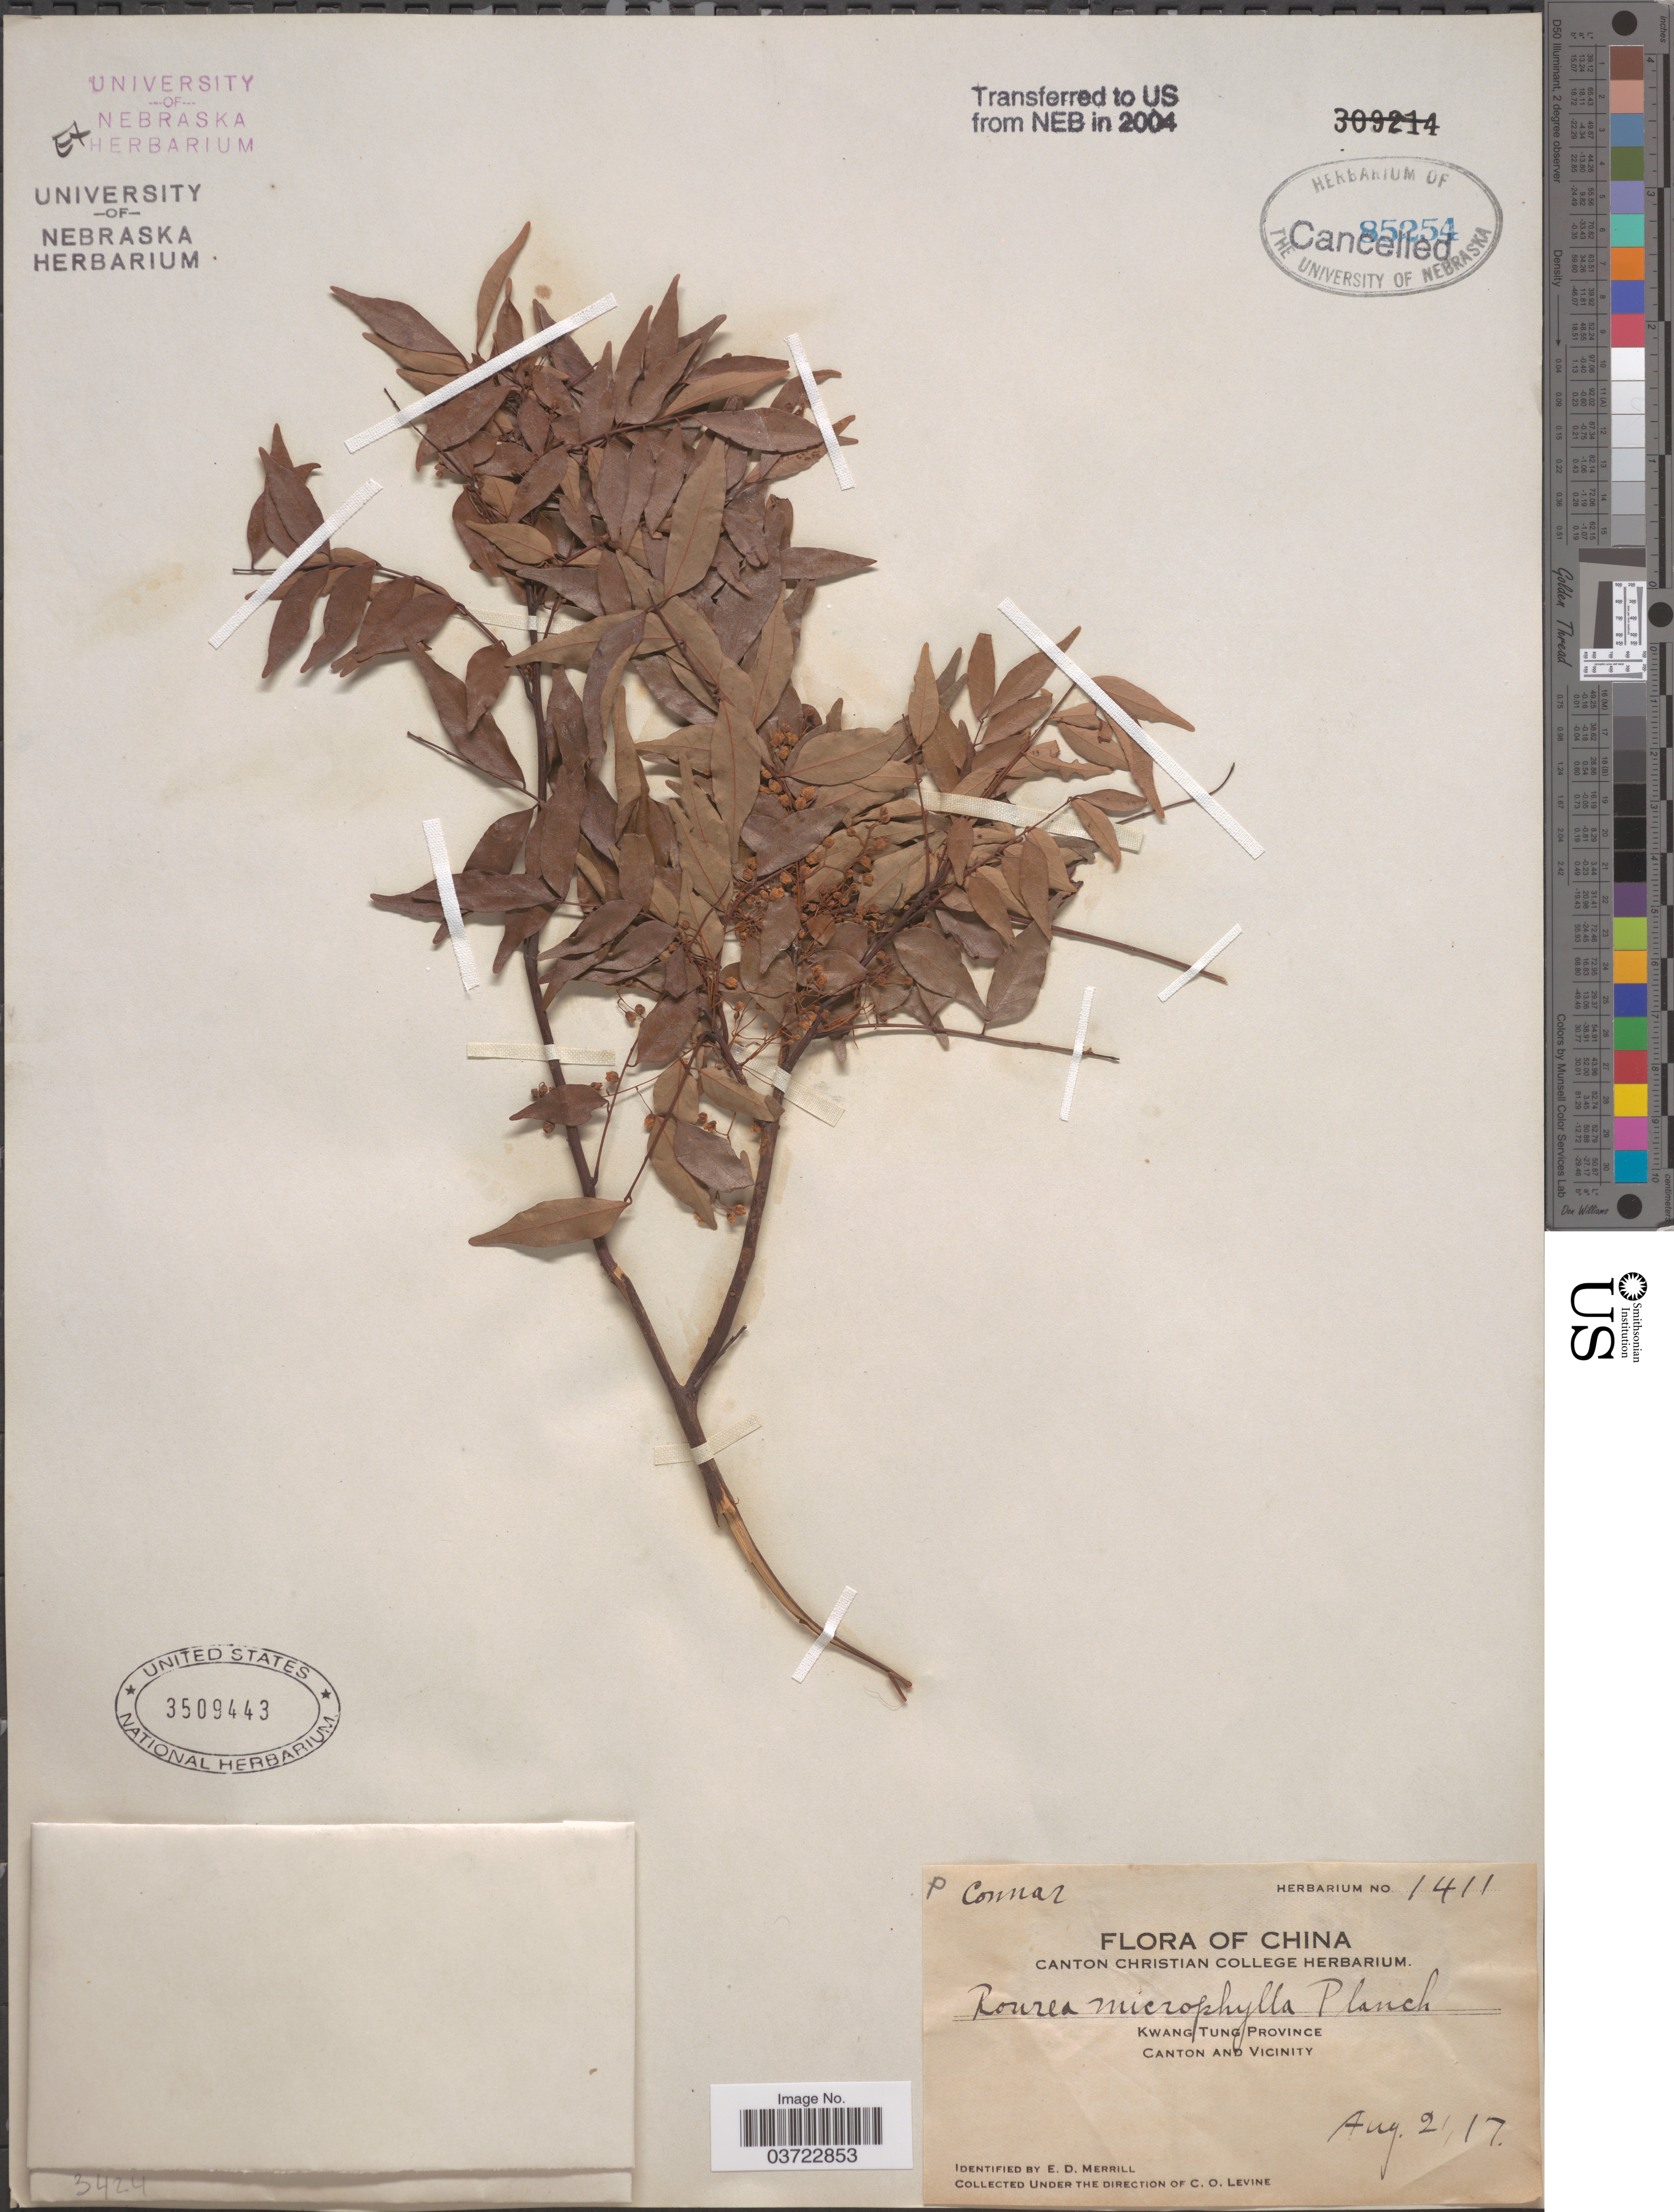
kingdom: Plantae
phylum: Tracheophyta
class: Magnoliopsida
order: Oxalidales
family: Connaraceae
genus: Rourea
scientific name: Rourea microphylla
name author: (Hook. & Arn.) Planch.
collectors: C. O. Levine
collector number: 1411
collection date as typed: Transcribed d/m/y: 21/8/17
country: China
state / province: Guangdong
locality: Kwang Tung Province. Canton and Vicinity.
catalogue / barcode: US 3509443